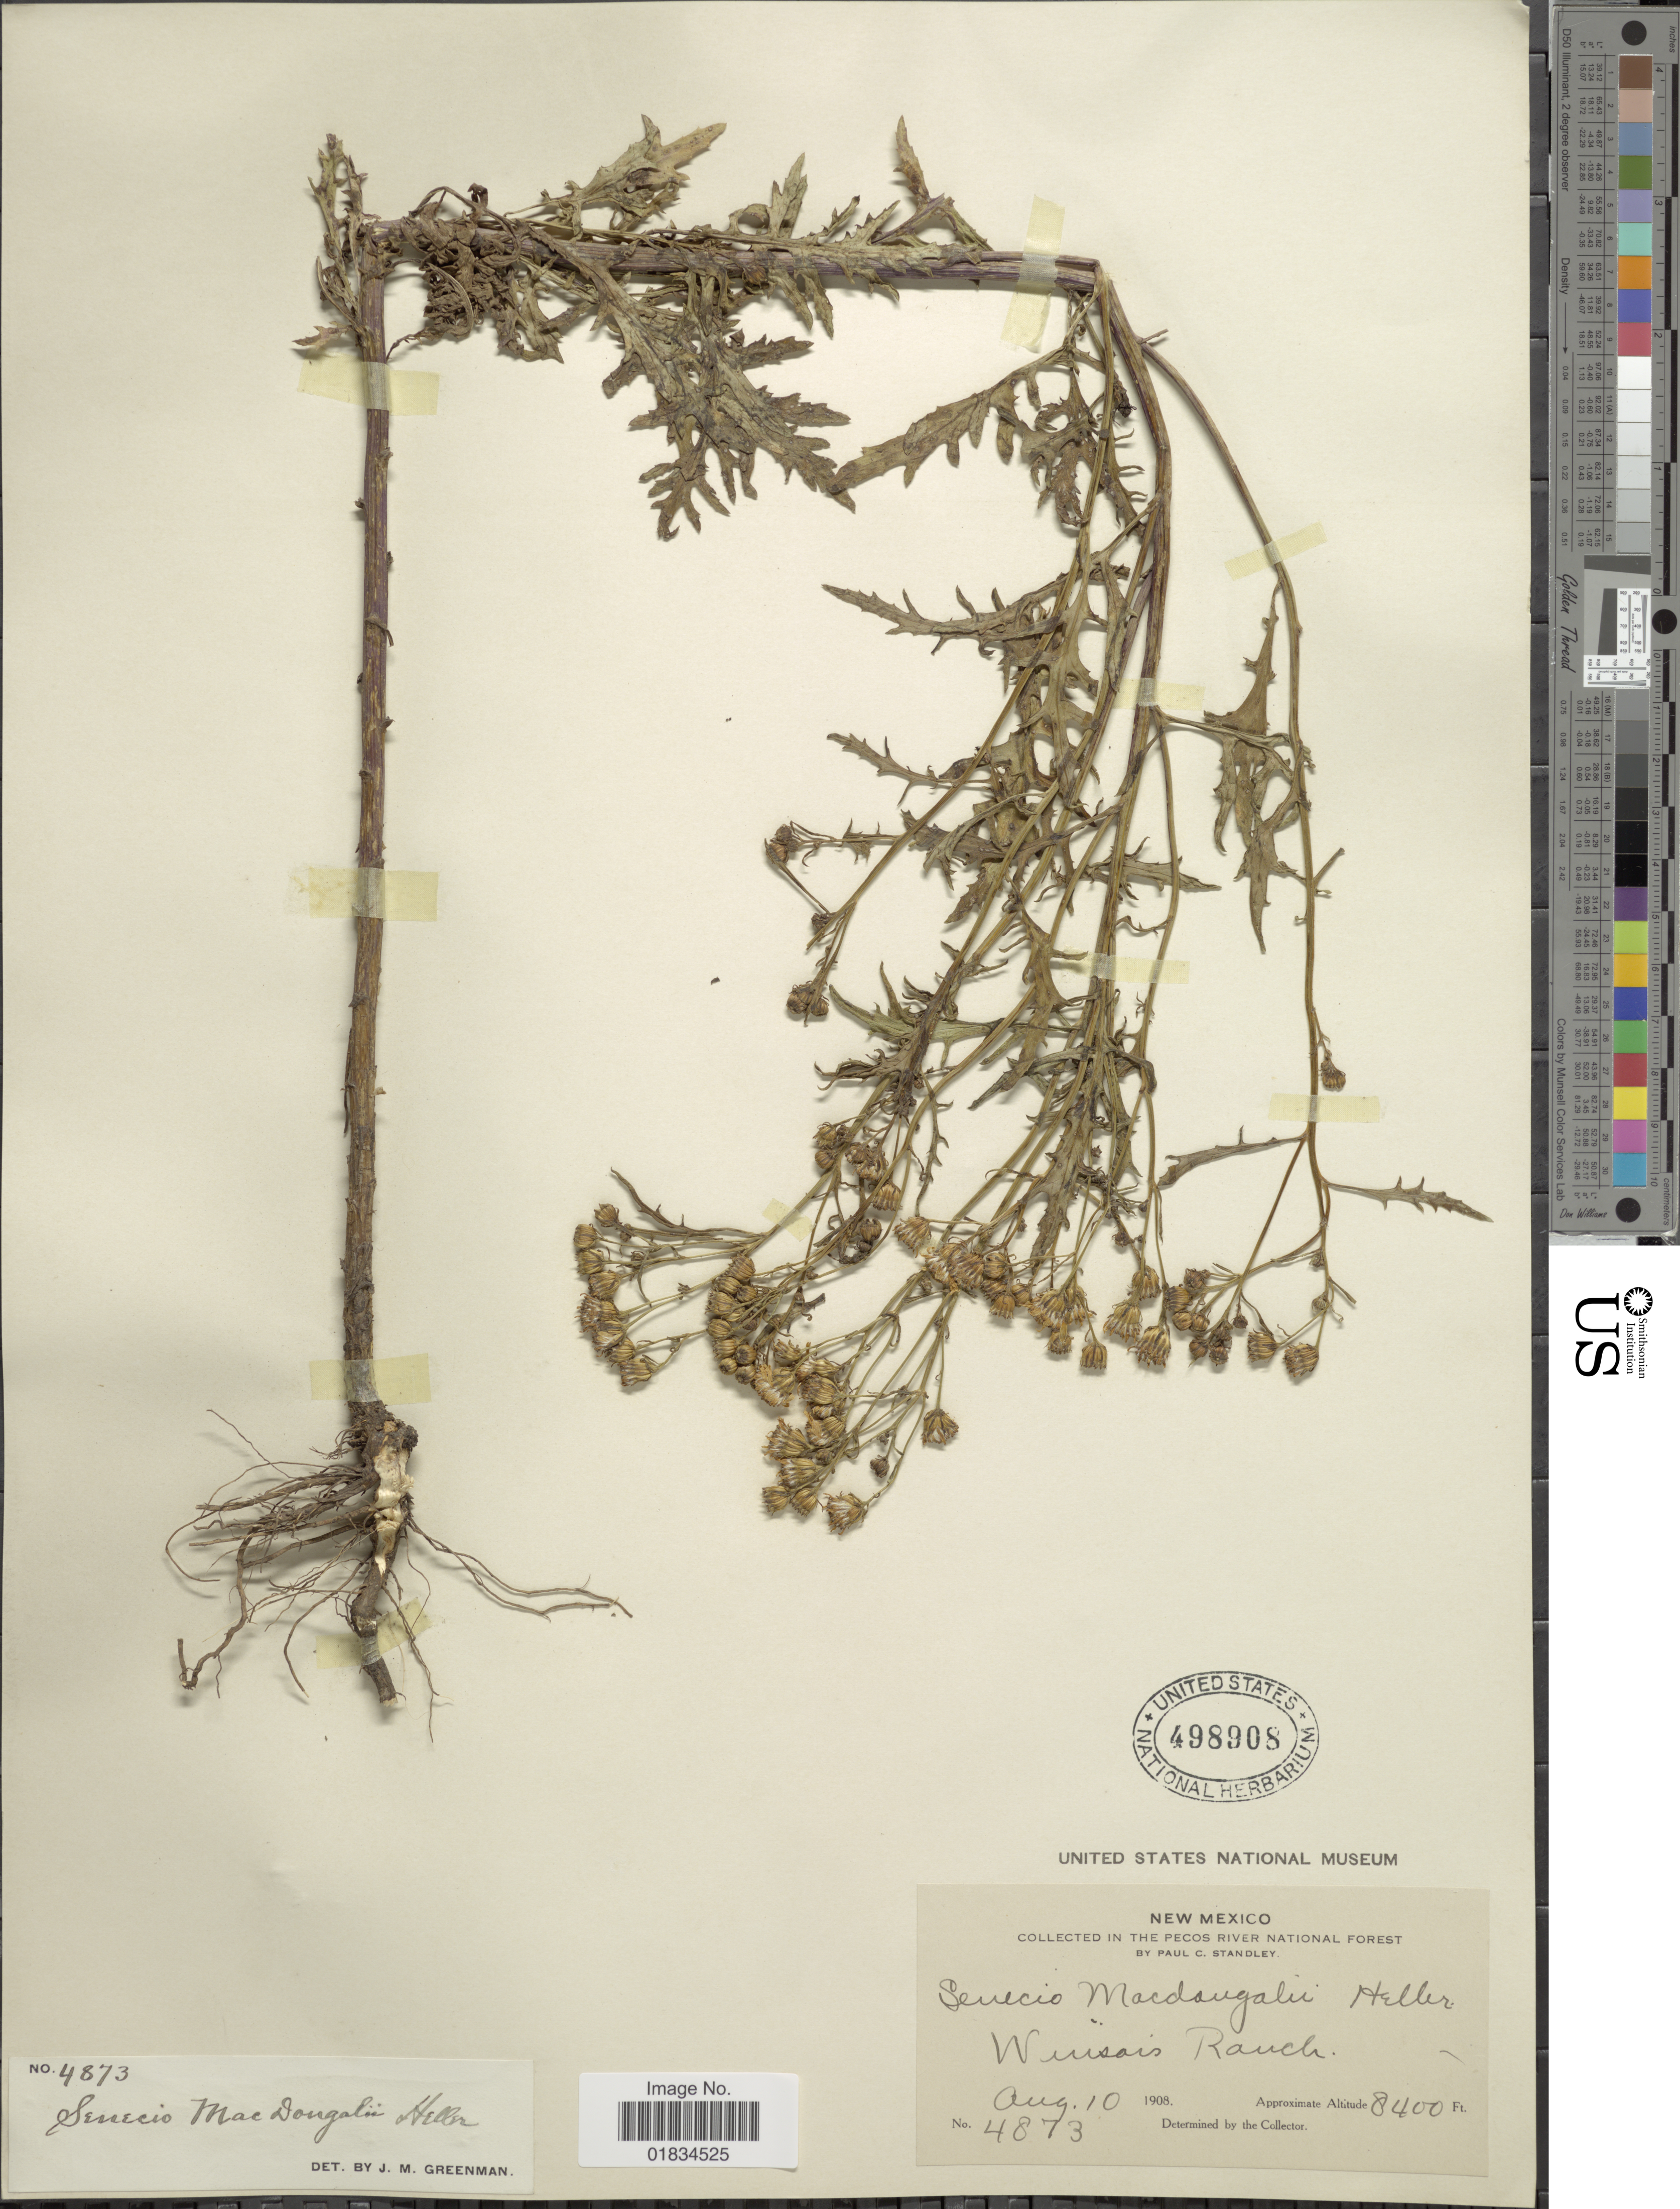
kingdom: Plantae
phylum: Tracheophyta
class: Magnoliopsida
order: Asterales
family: Asteraceae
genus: Senecio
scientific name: Senecio macdougalii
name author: A. Heller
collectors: P. C. Standley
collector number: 4873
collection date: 1908-08-10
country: United States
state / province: New Mexico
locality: Winsor's Ranch. Pecos River National forest.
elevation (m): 2560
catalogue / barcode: US 498908